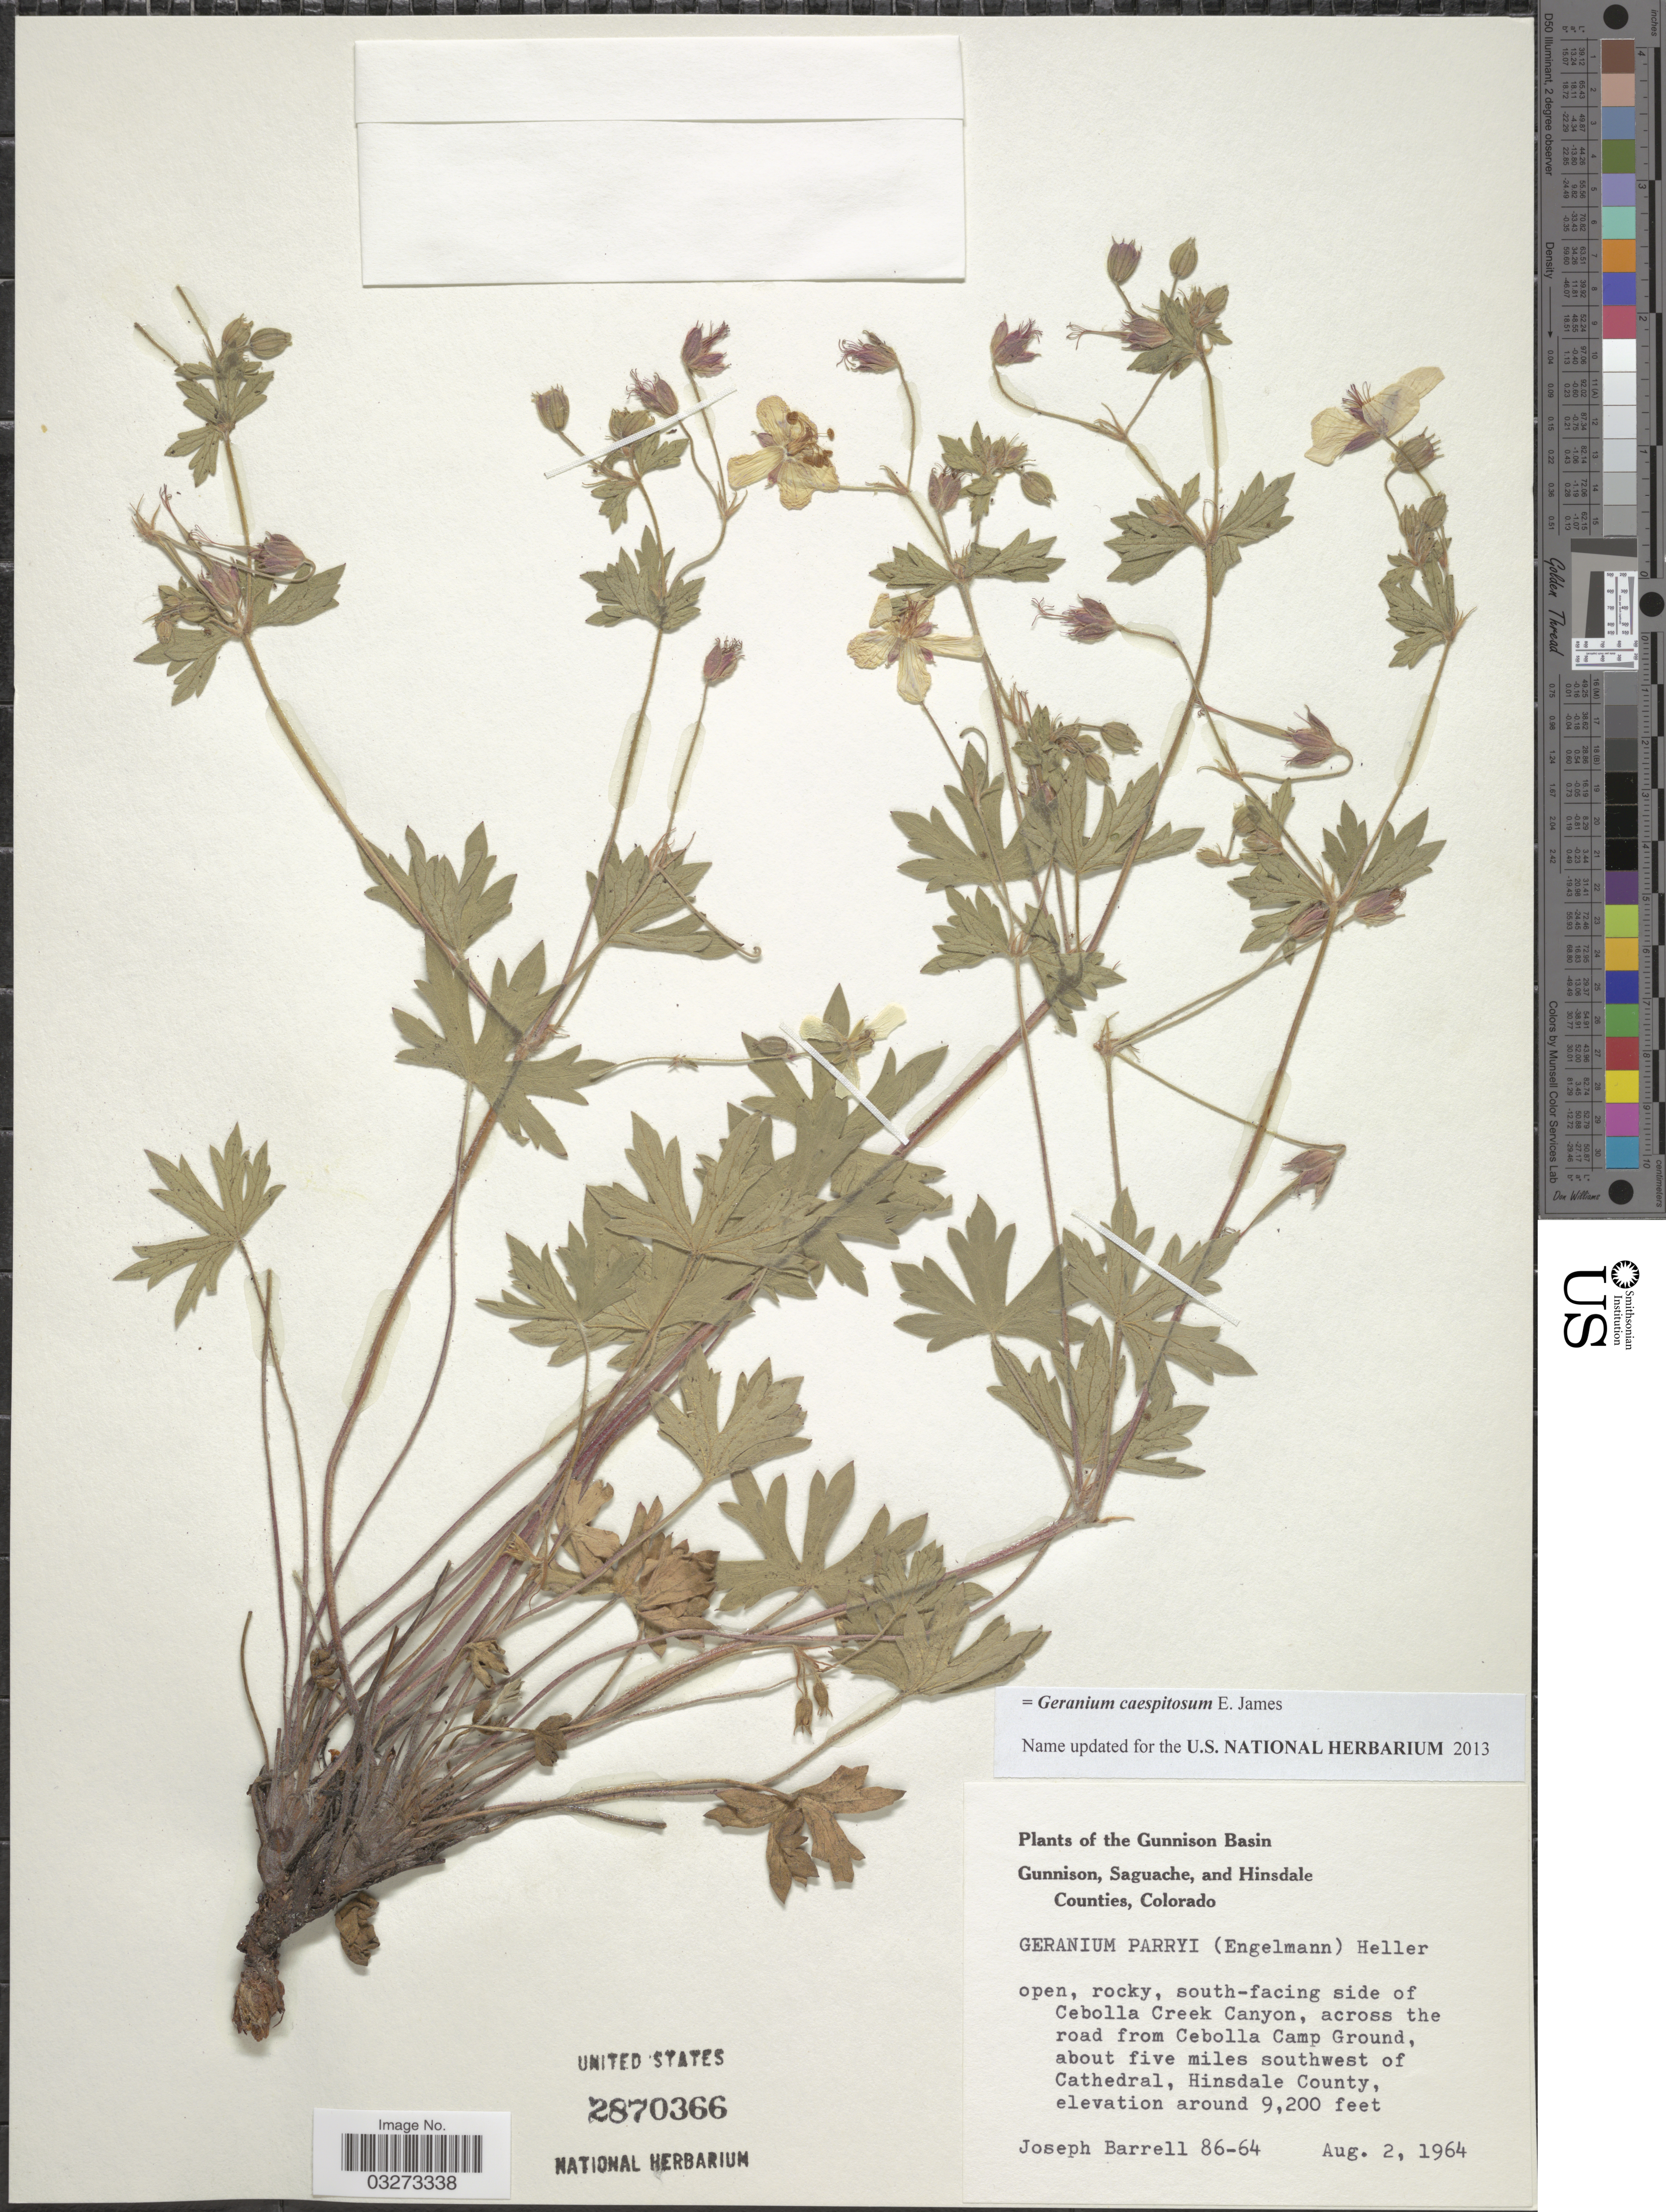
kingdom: Plantae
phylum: Tracheophyta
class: Magnoliopsida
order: Geraniales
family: Geraniaceae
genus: Geranium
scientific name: Geranium caespitosum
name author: E. James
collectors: J. Barrell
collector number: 86-64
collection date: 1964-08-02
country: United States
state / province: Colorado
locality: The Gunnison Basin. South-facing side of Cebolla Creek Canyon, across the road from Cebolla Camp Ground, about five miles southwest of Cathedral, Hinsdale County.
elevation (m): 2804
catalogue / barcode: US 2870366